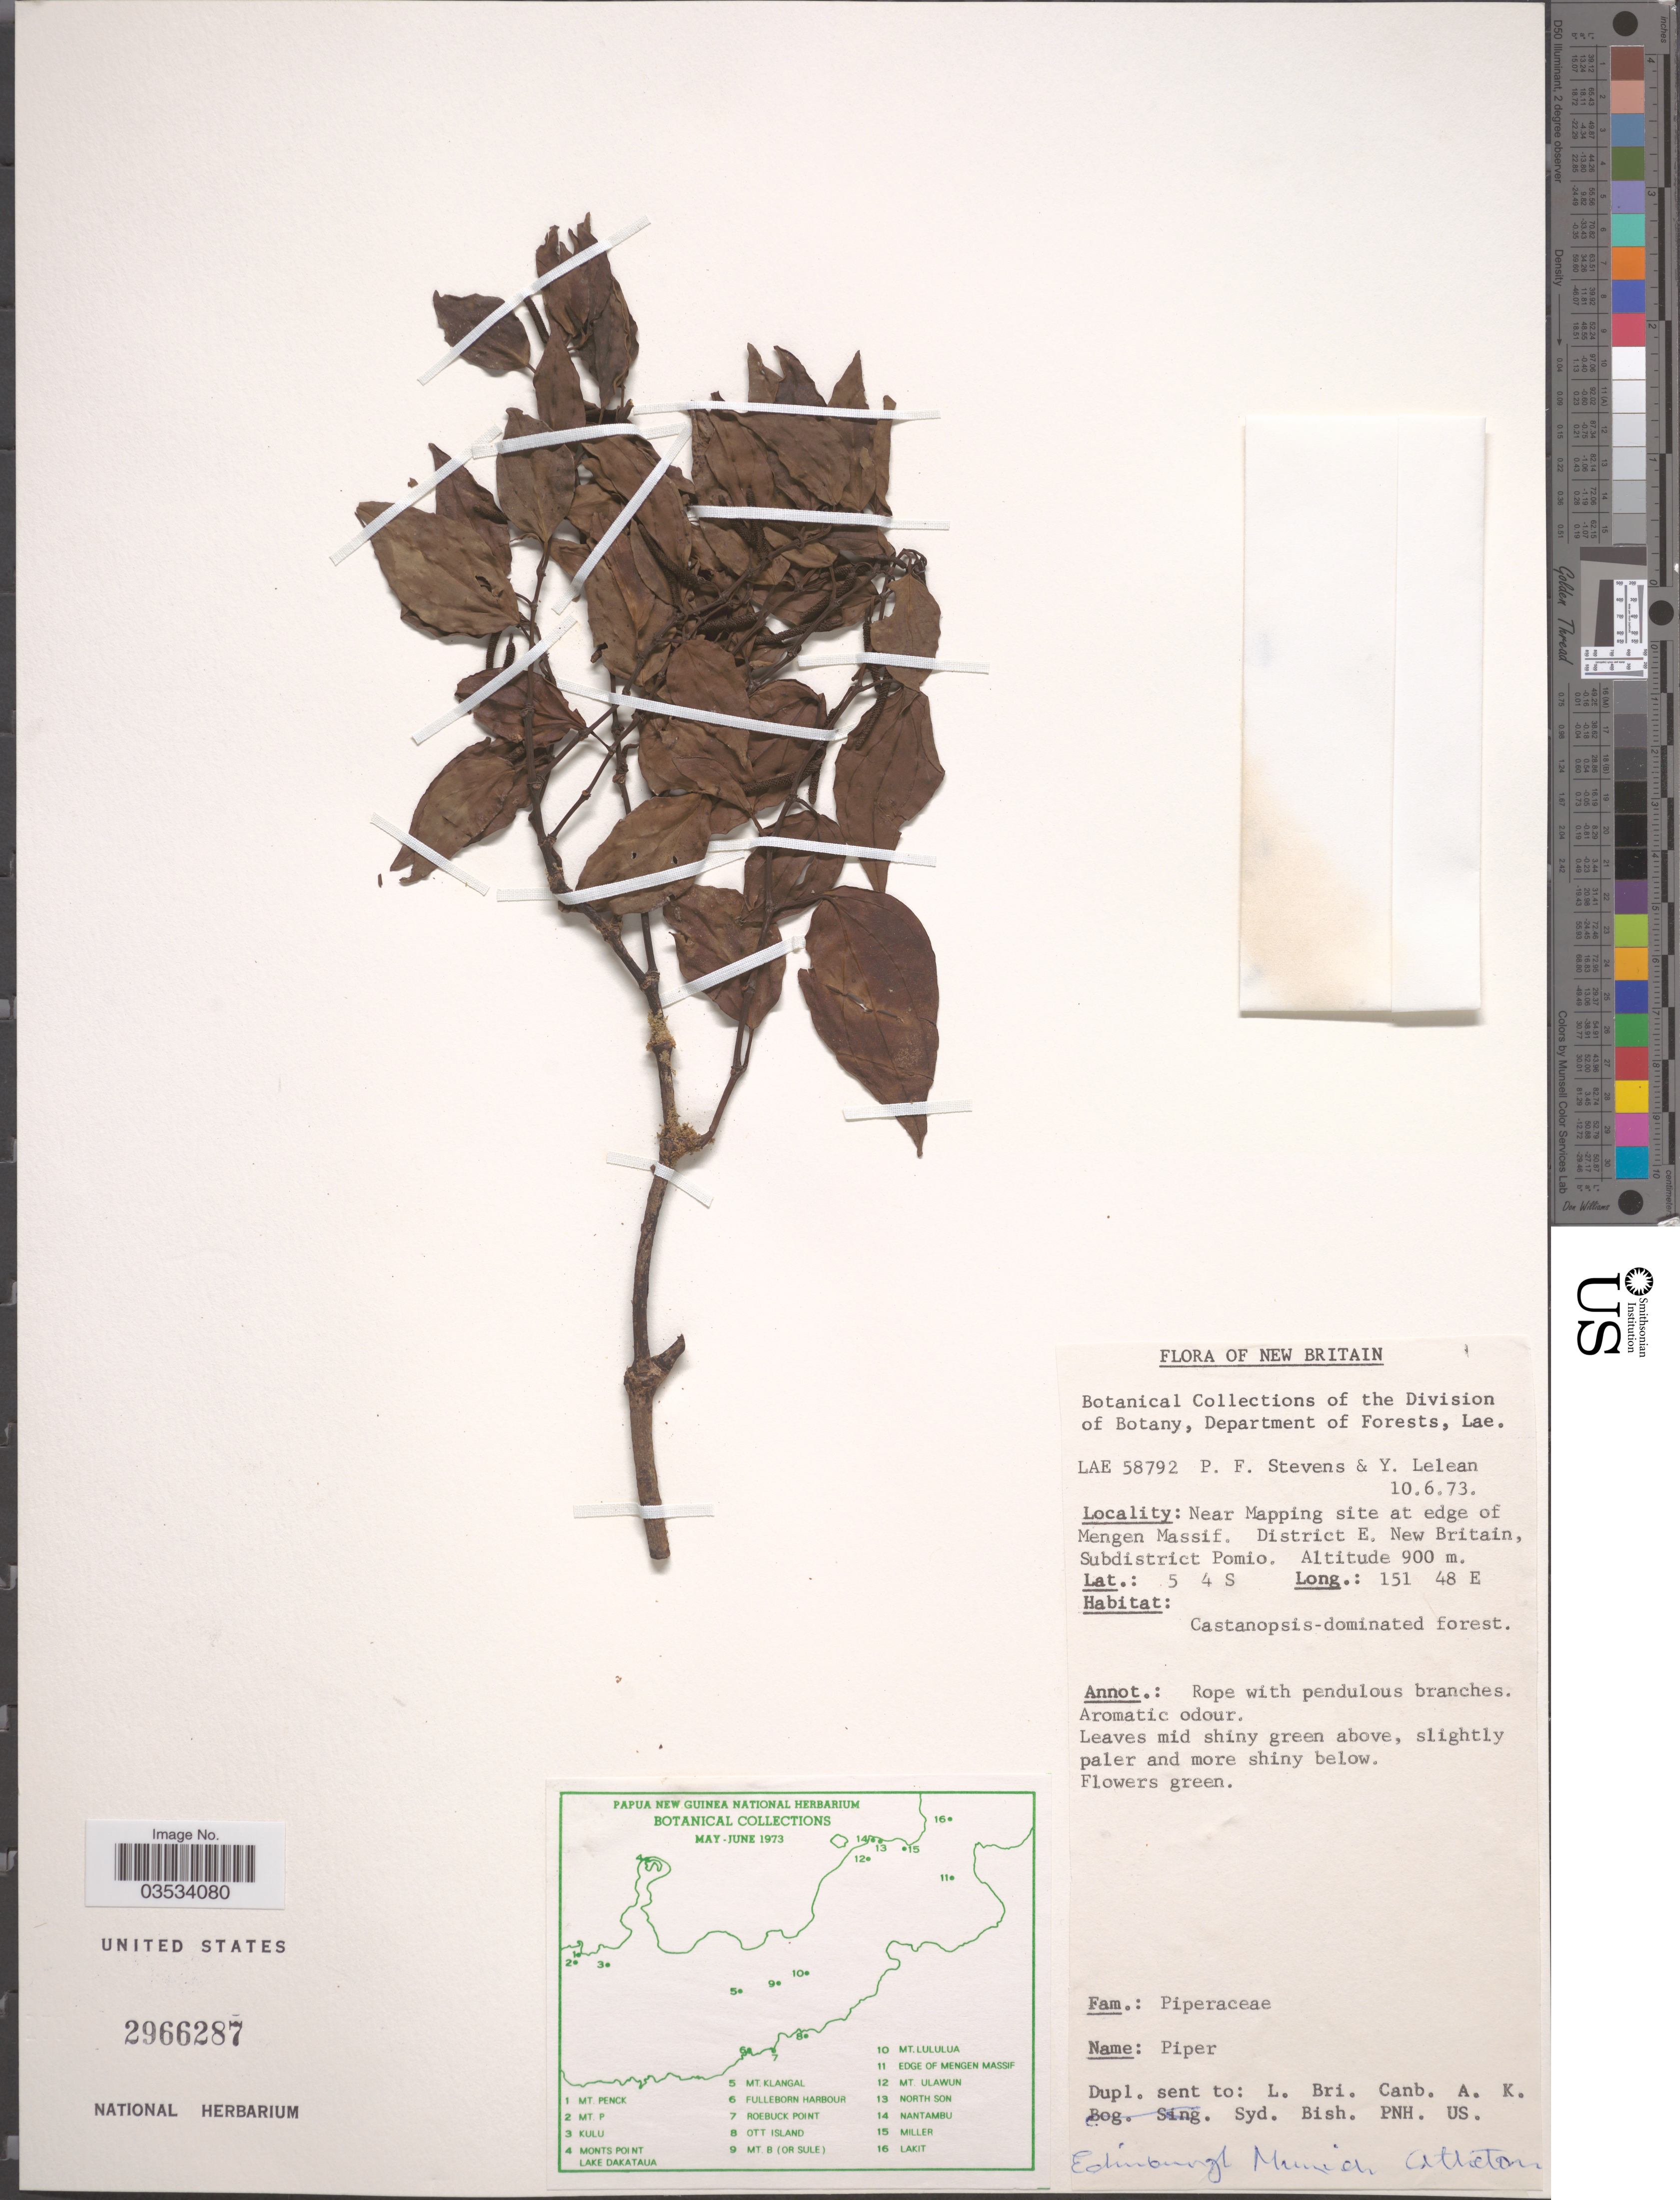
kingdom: Plantae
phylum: Tracheophyta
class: Magnoliopsida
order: Piperales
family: Piperaceae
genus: Piper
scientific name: Piper sp.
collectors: P. F. Stevens & Y. Lelean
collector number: LAE58792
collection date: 1973-06-10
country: Papua New Guinea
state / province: East New Britain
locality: New Britain. Near Mapping site at edge of Mengen Massif. District E. New Britain, Subdistrict Pomio.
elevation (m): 900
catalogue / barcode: US 2966287